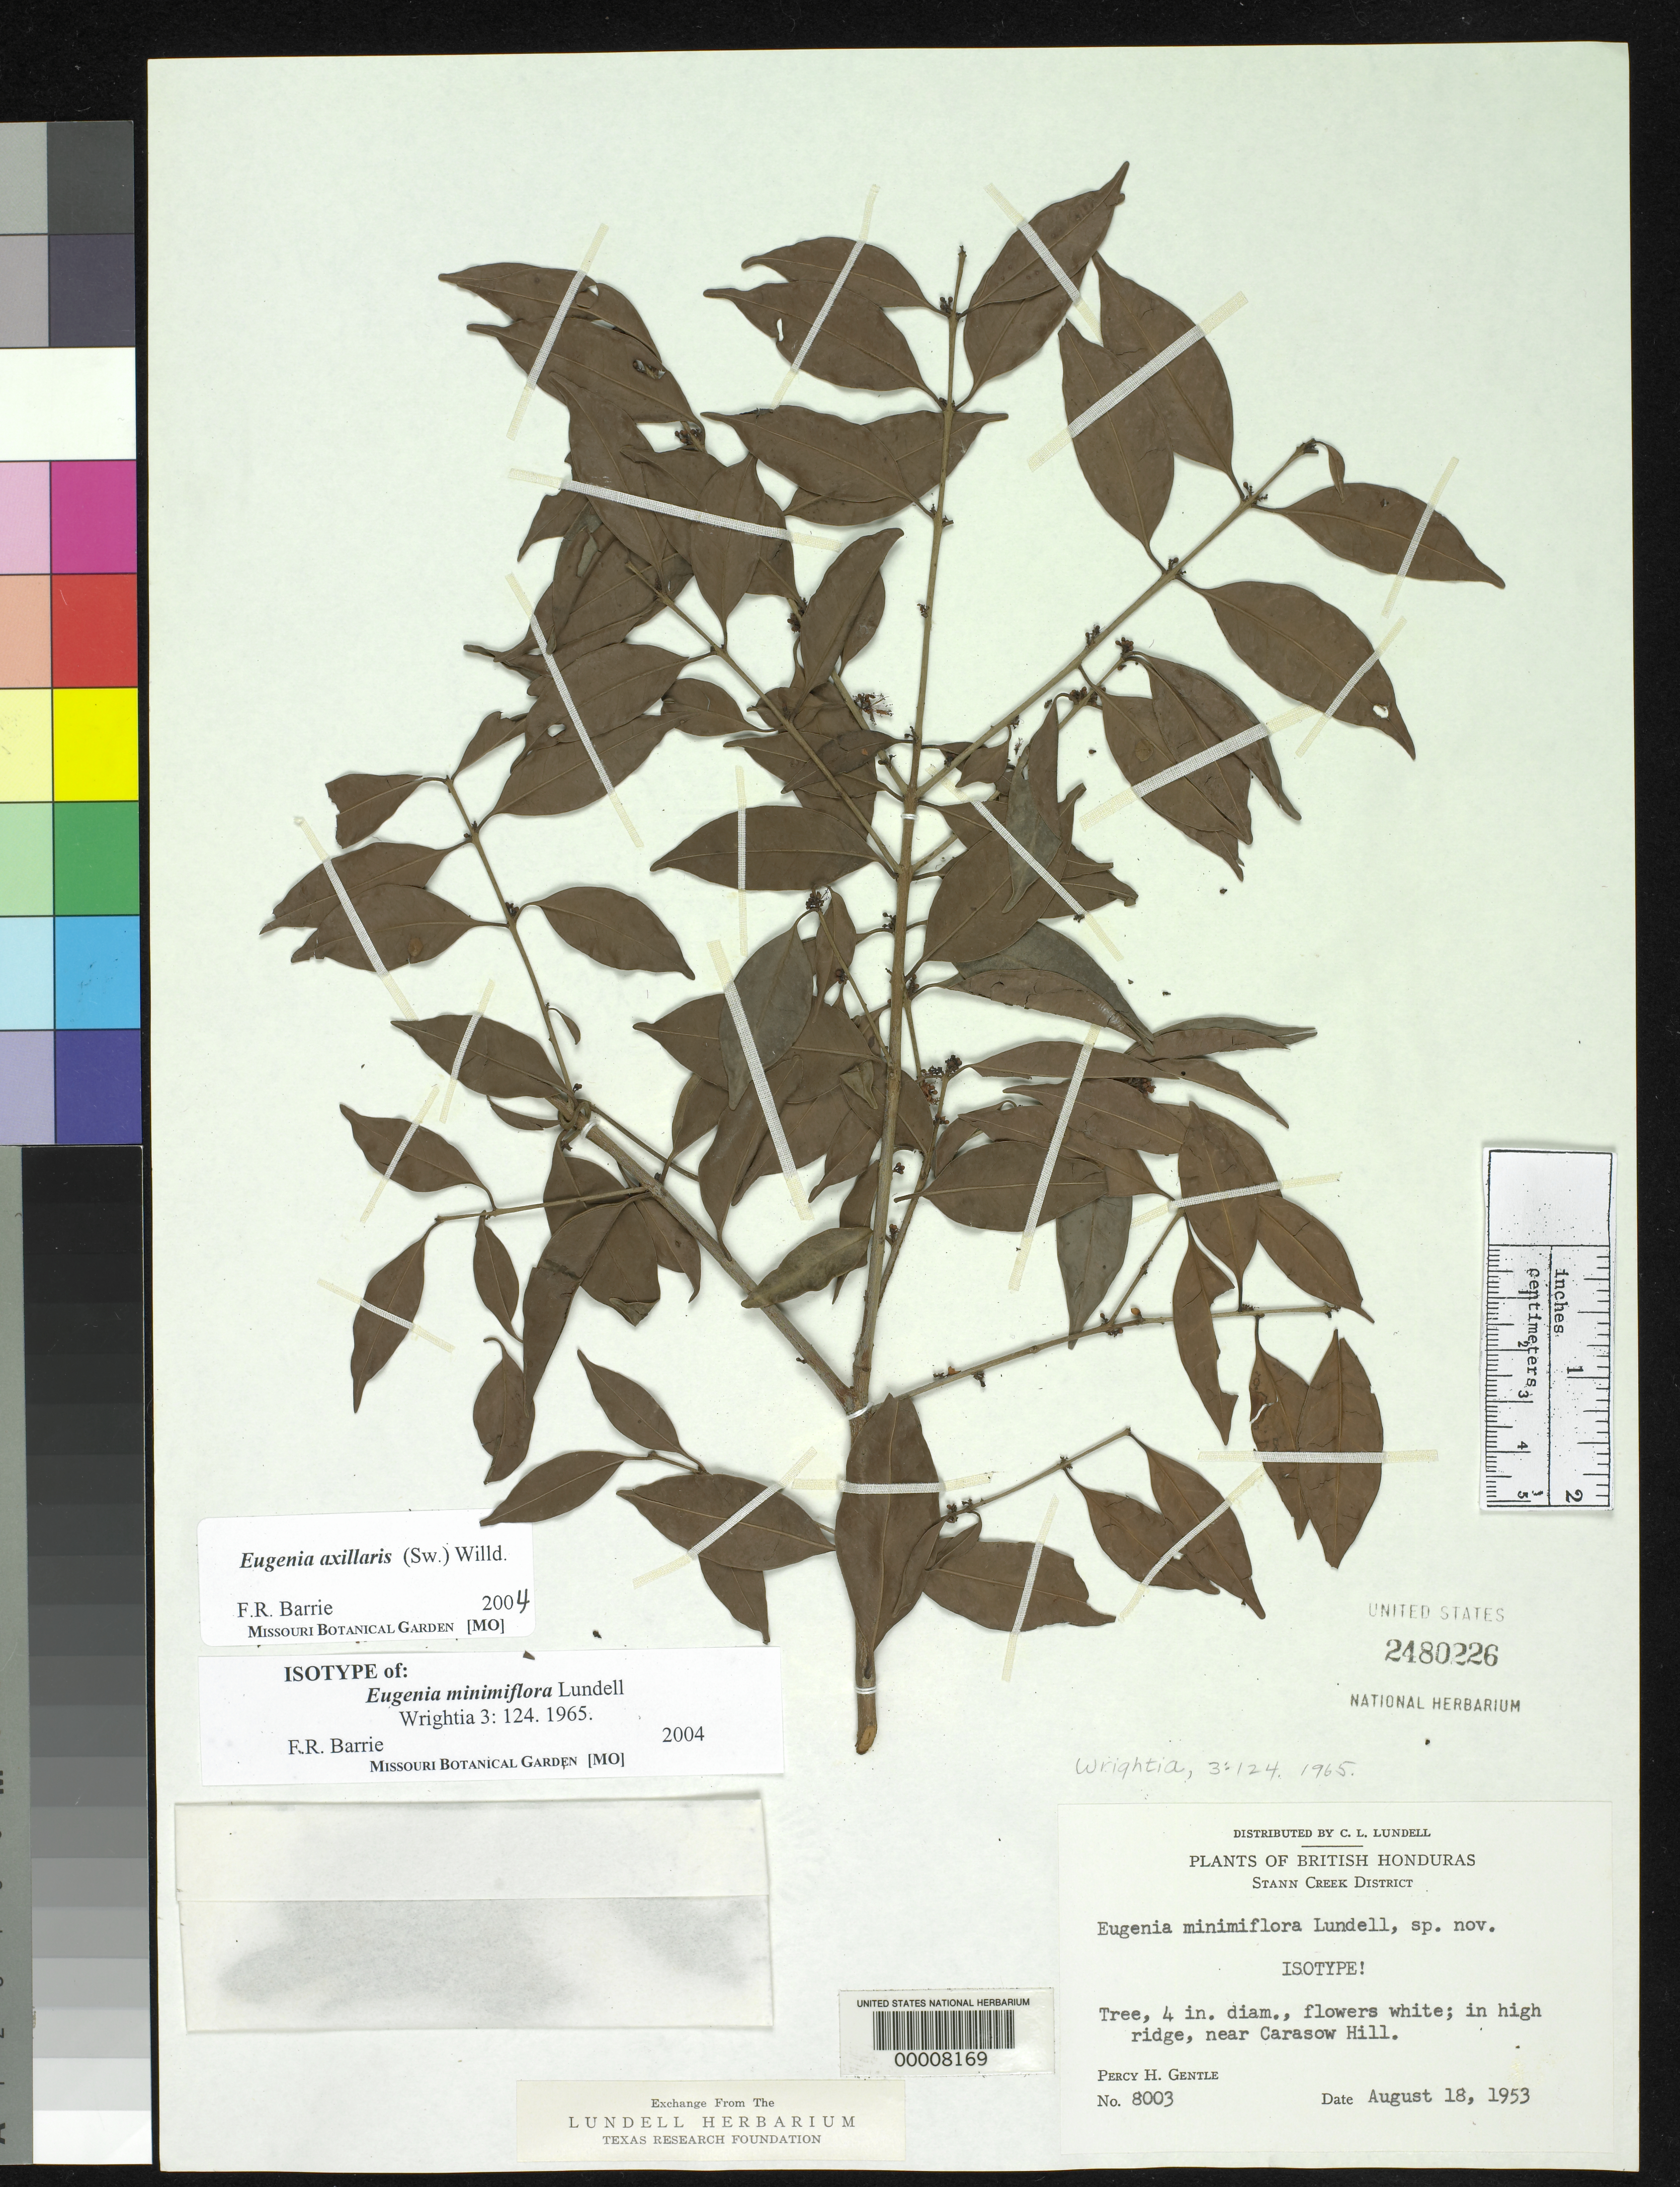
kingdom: Plantae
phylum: Tracheophyta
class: Magnoliopsida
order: Myrtales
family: Myrtaceae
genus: Eugenia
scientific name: Eugenia minimiflora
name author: Lundell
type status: Isotype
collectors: P. H. Gentle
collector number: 8003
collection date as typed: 18 Aug 1953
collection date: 1953-08-18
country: Belize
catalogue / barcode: US 2480226